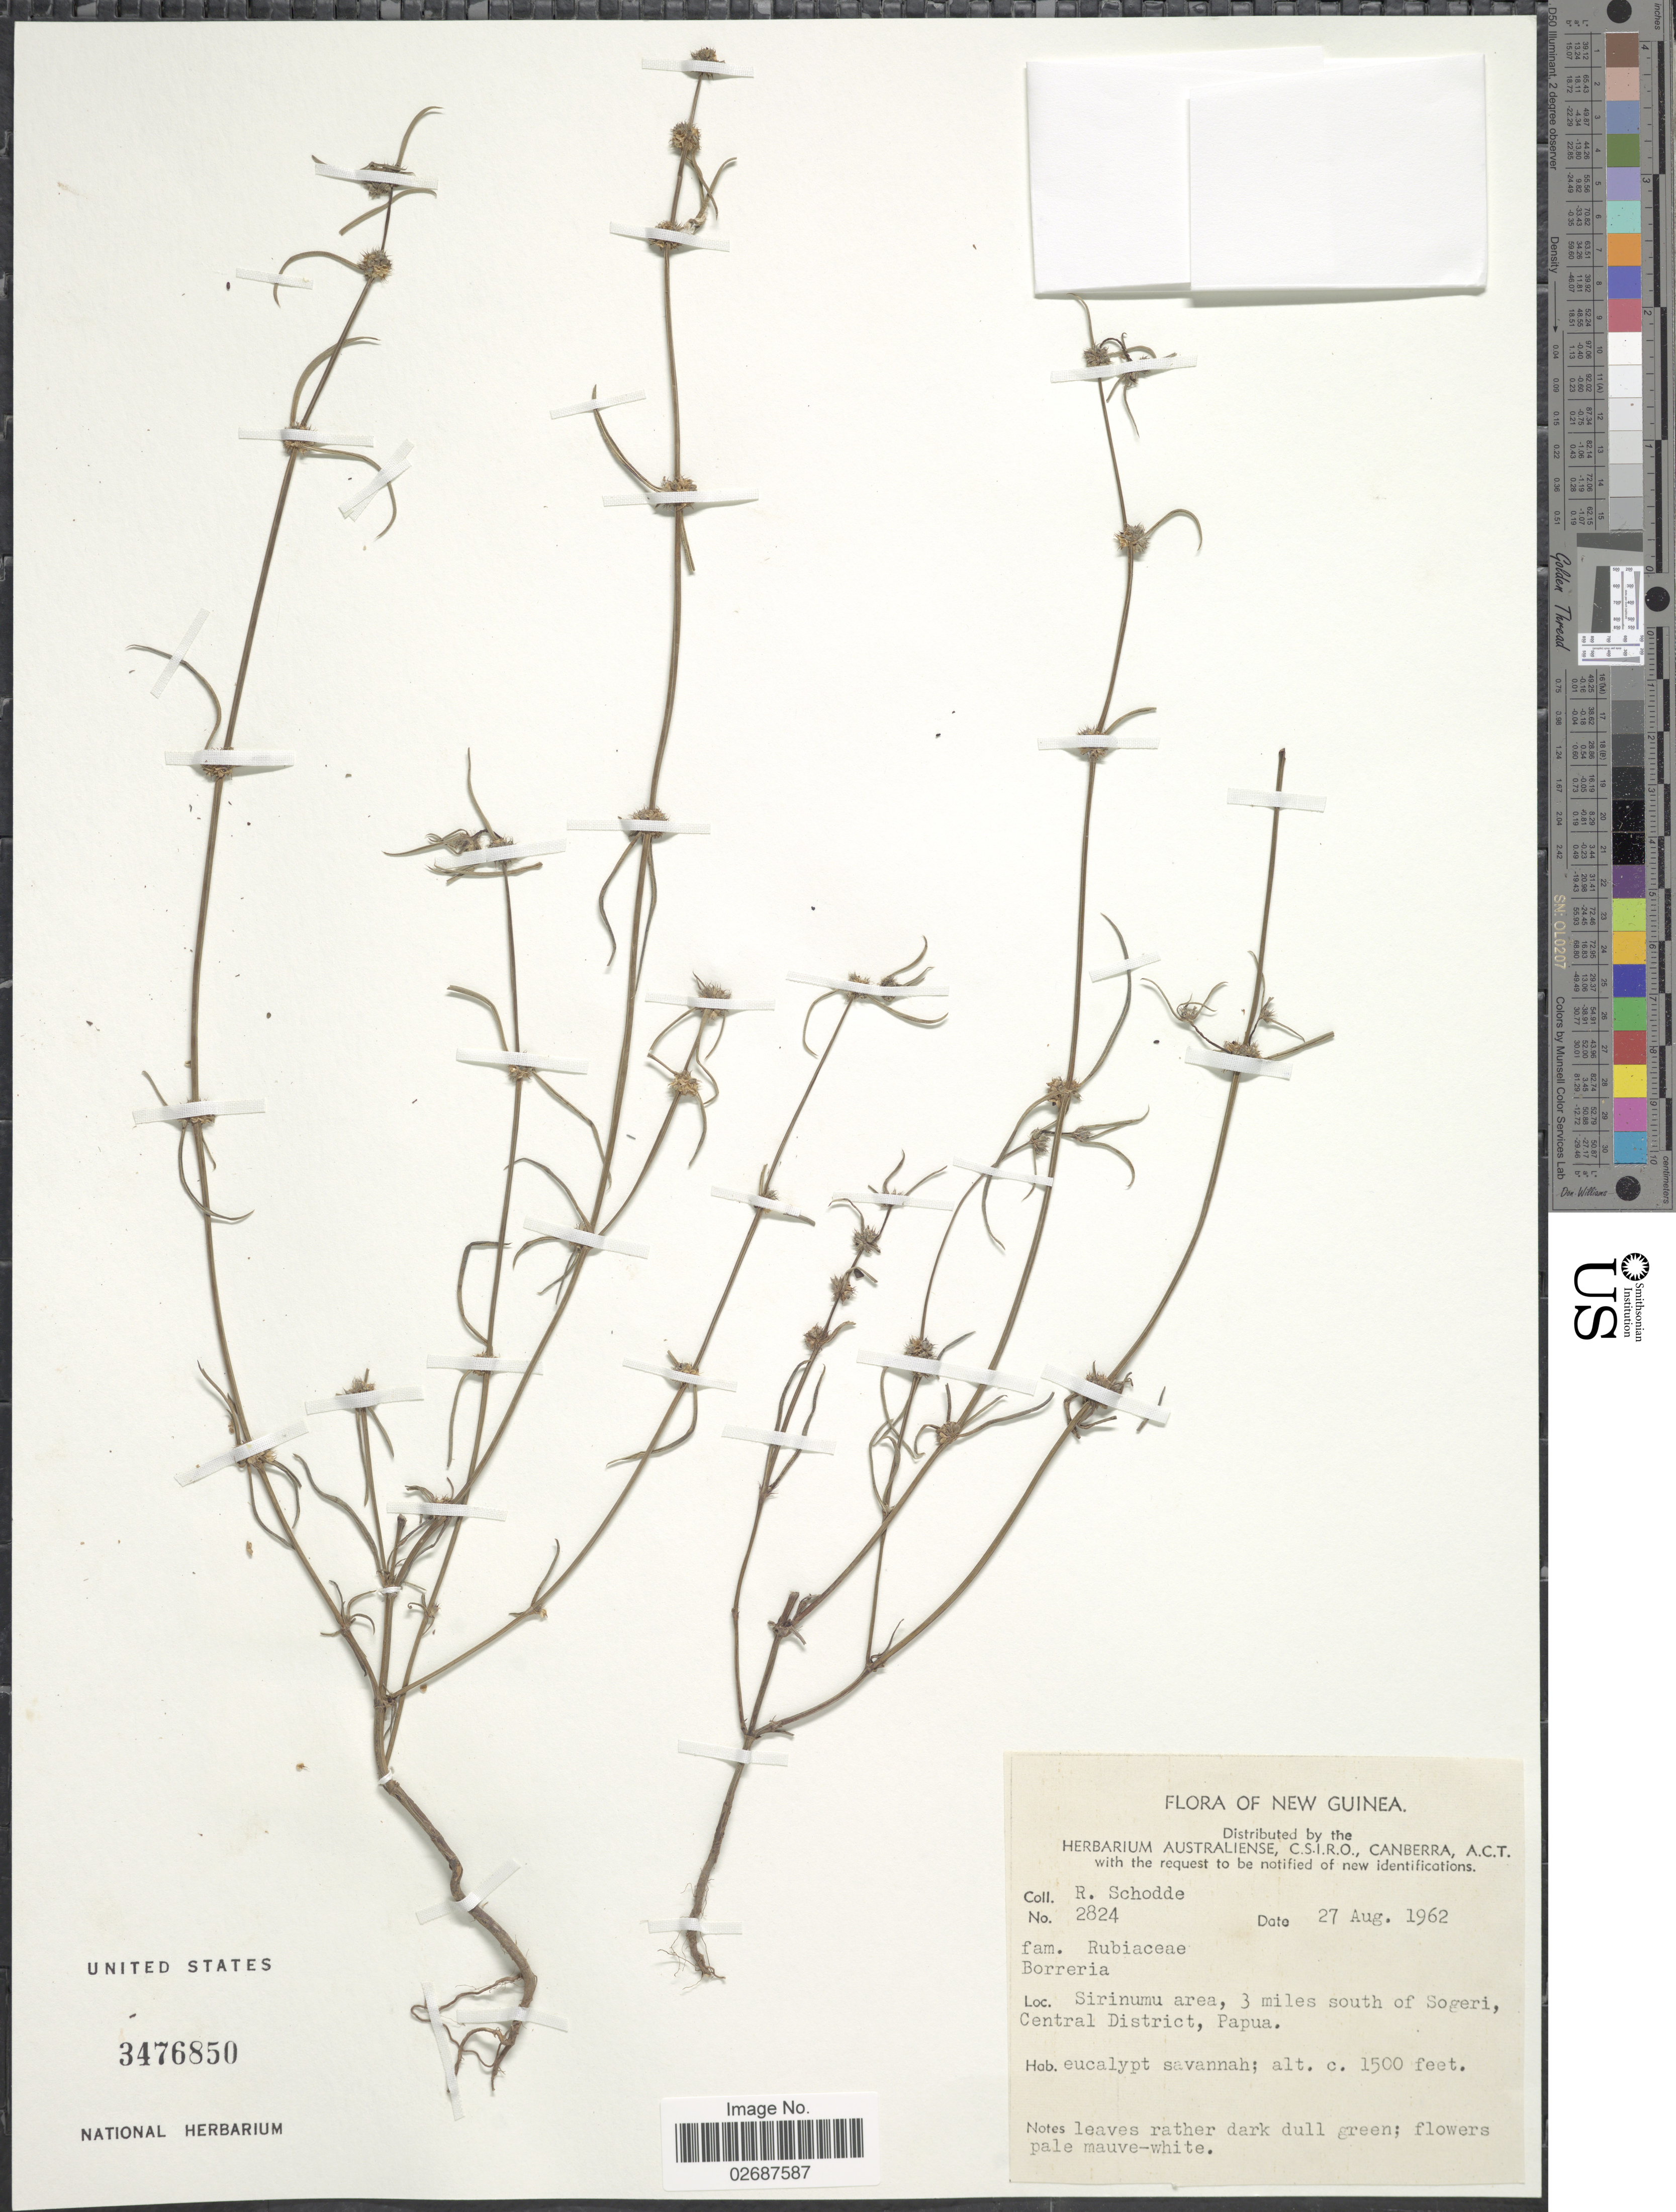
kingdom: Plantae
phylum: Tracheophyta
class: Magnoliopsida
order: Gentianales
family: Rubiaceae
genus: Borreria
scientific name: Borreria sp.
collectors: R. Schodde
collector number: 2824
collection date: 1962-08-27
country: Papua New Guinea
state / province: Central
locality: New Guinea, Sirinumu area, 3 miles south of Sogeri, Papua.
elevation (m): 457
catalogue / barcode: US 3476850